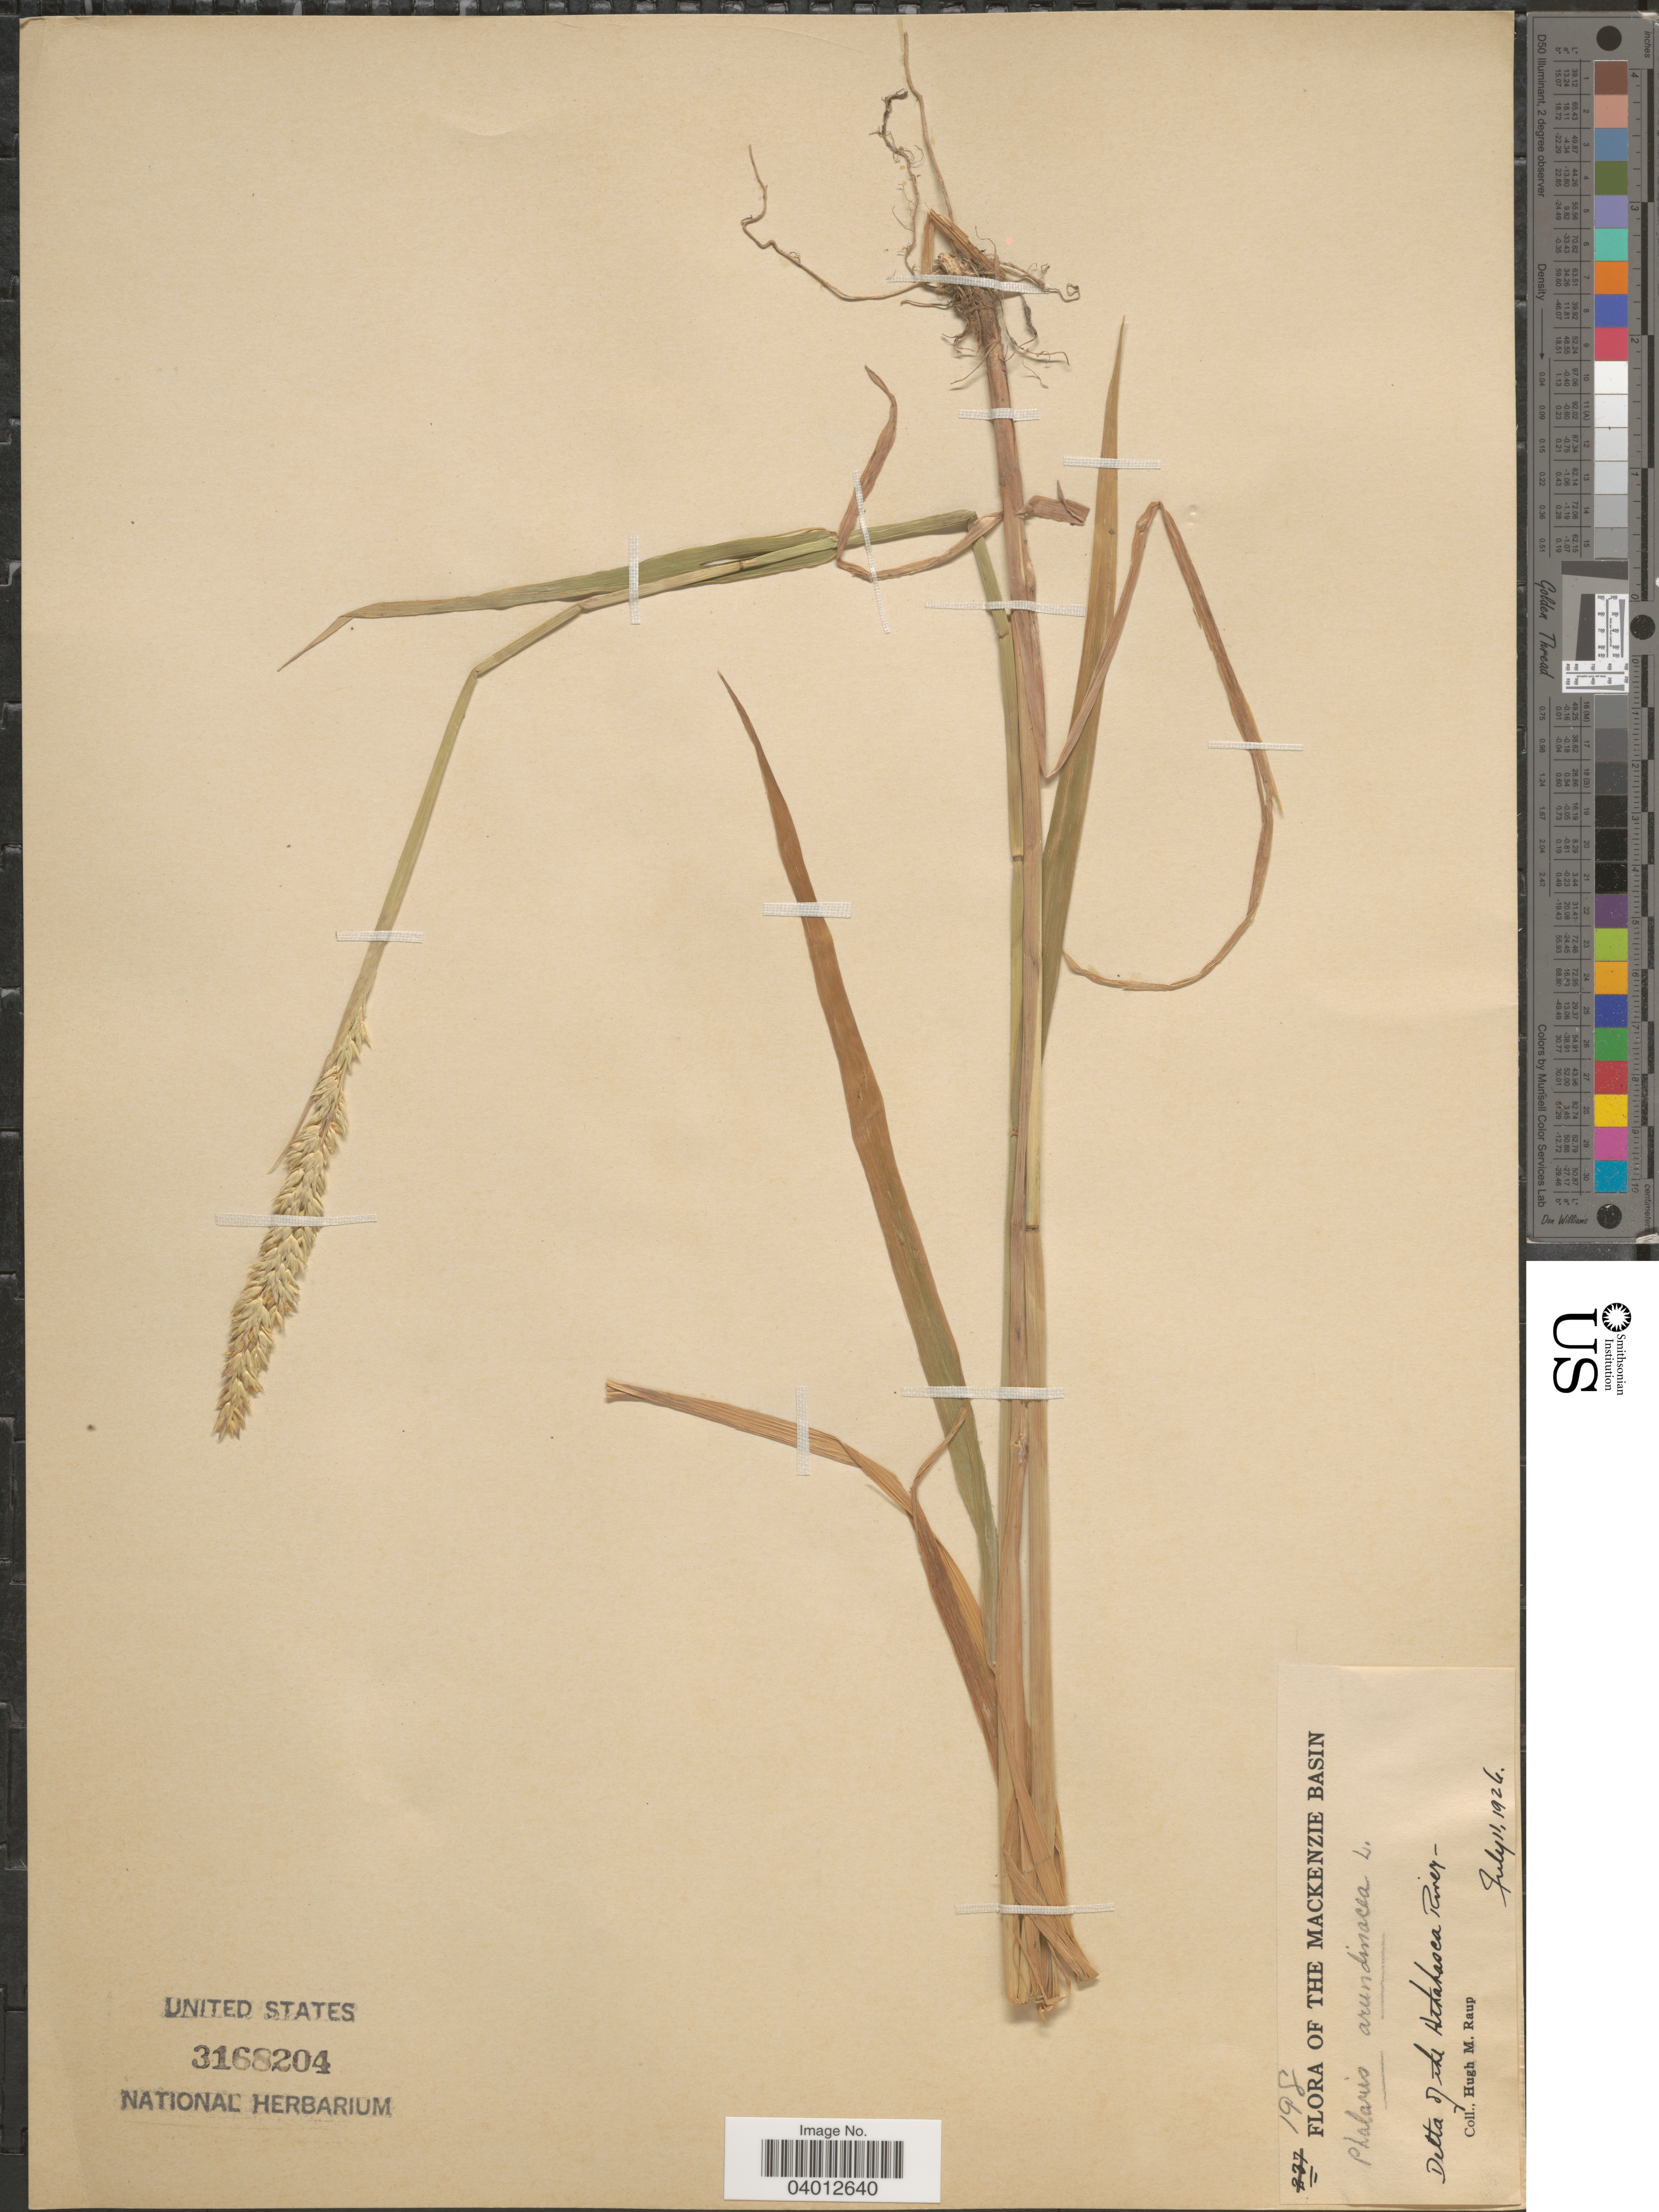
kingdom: Plantae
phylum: Tracheophyta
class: Liliopsida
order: Poales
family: Poaceae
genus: Phalaris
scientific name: Phalaris arundinacea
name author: L.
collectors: H. Raup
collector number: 198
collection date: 1926-07-11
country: Canada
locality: The Mackenzie Basin. Delta of the Athabasca River.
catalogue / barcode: US 3168204